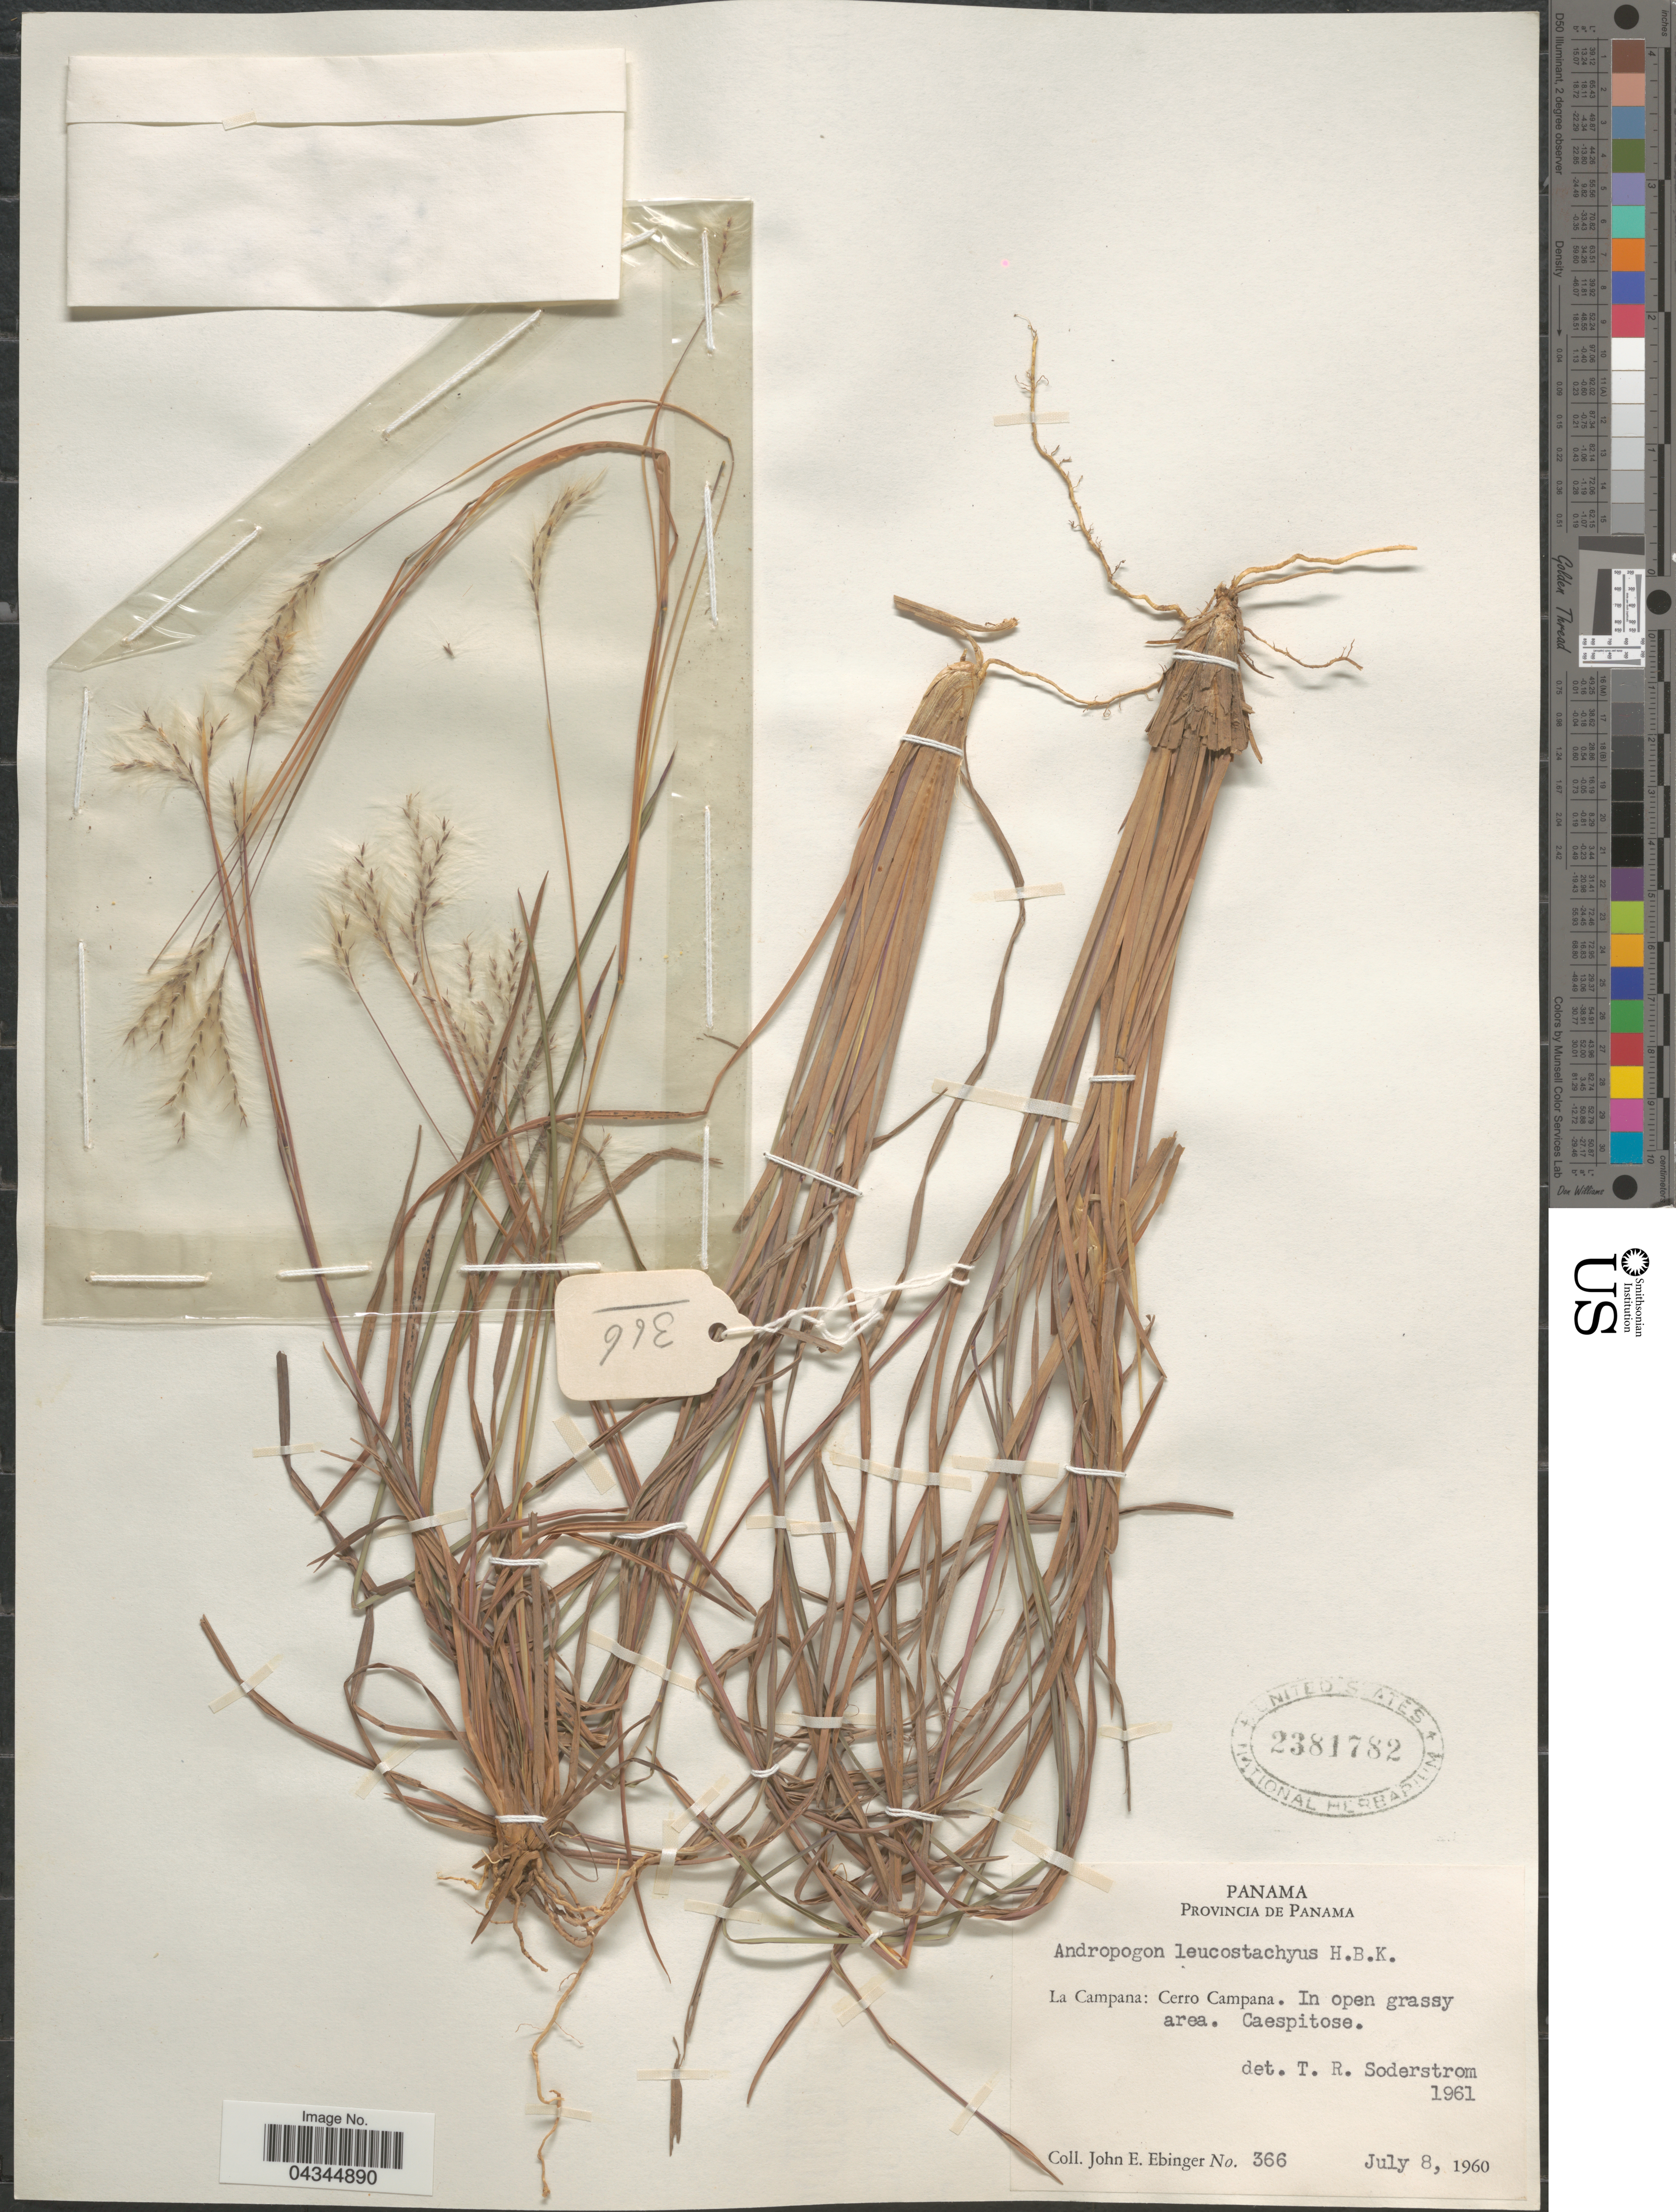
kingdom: Plantae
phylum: Tracheophyta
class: Liliopsida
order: Poales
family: Poaceae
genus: Andropogon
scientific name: Andropogon leucostachyus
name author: Kunth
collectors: J. Ebinger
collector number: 366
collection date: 1960-07-08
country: Panama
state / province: Panamá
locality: La Campana: Cerro Campana.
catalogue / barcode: US 2381782